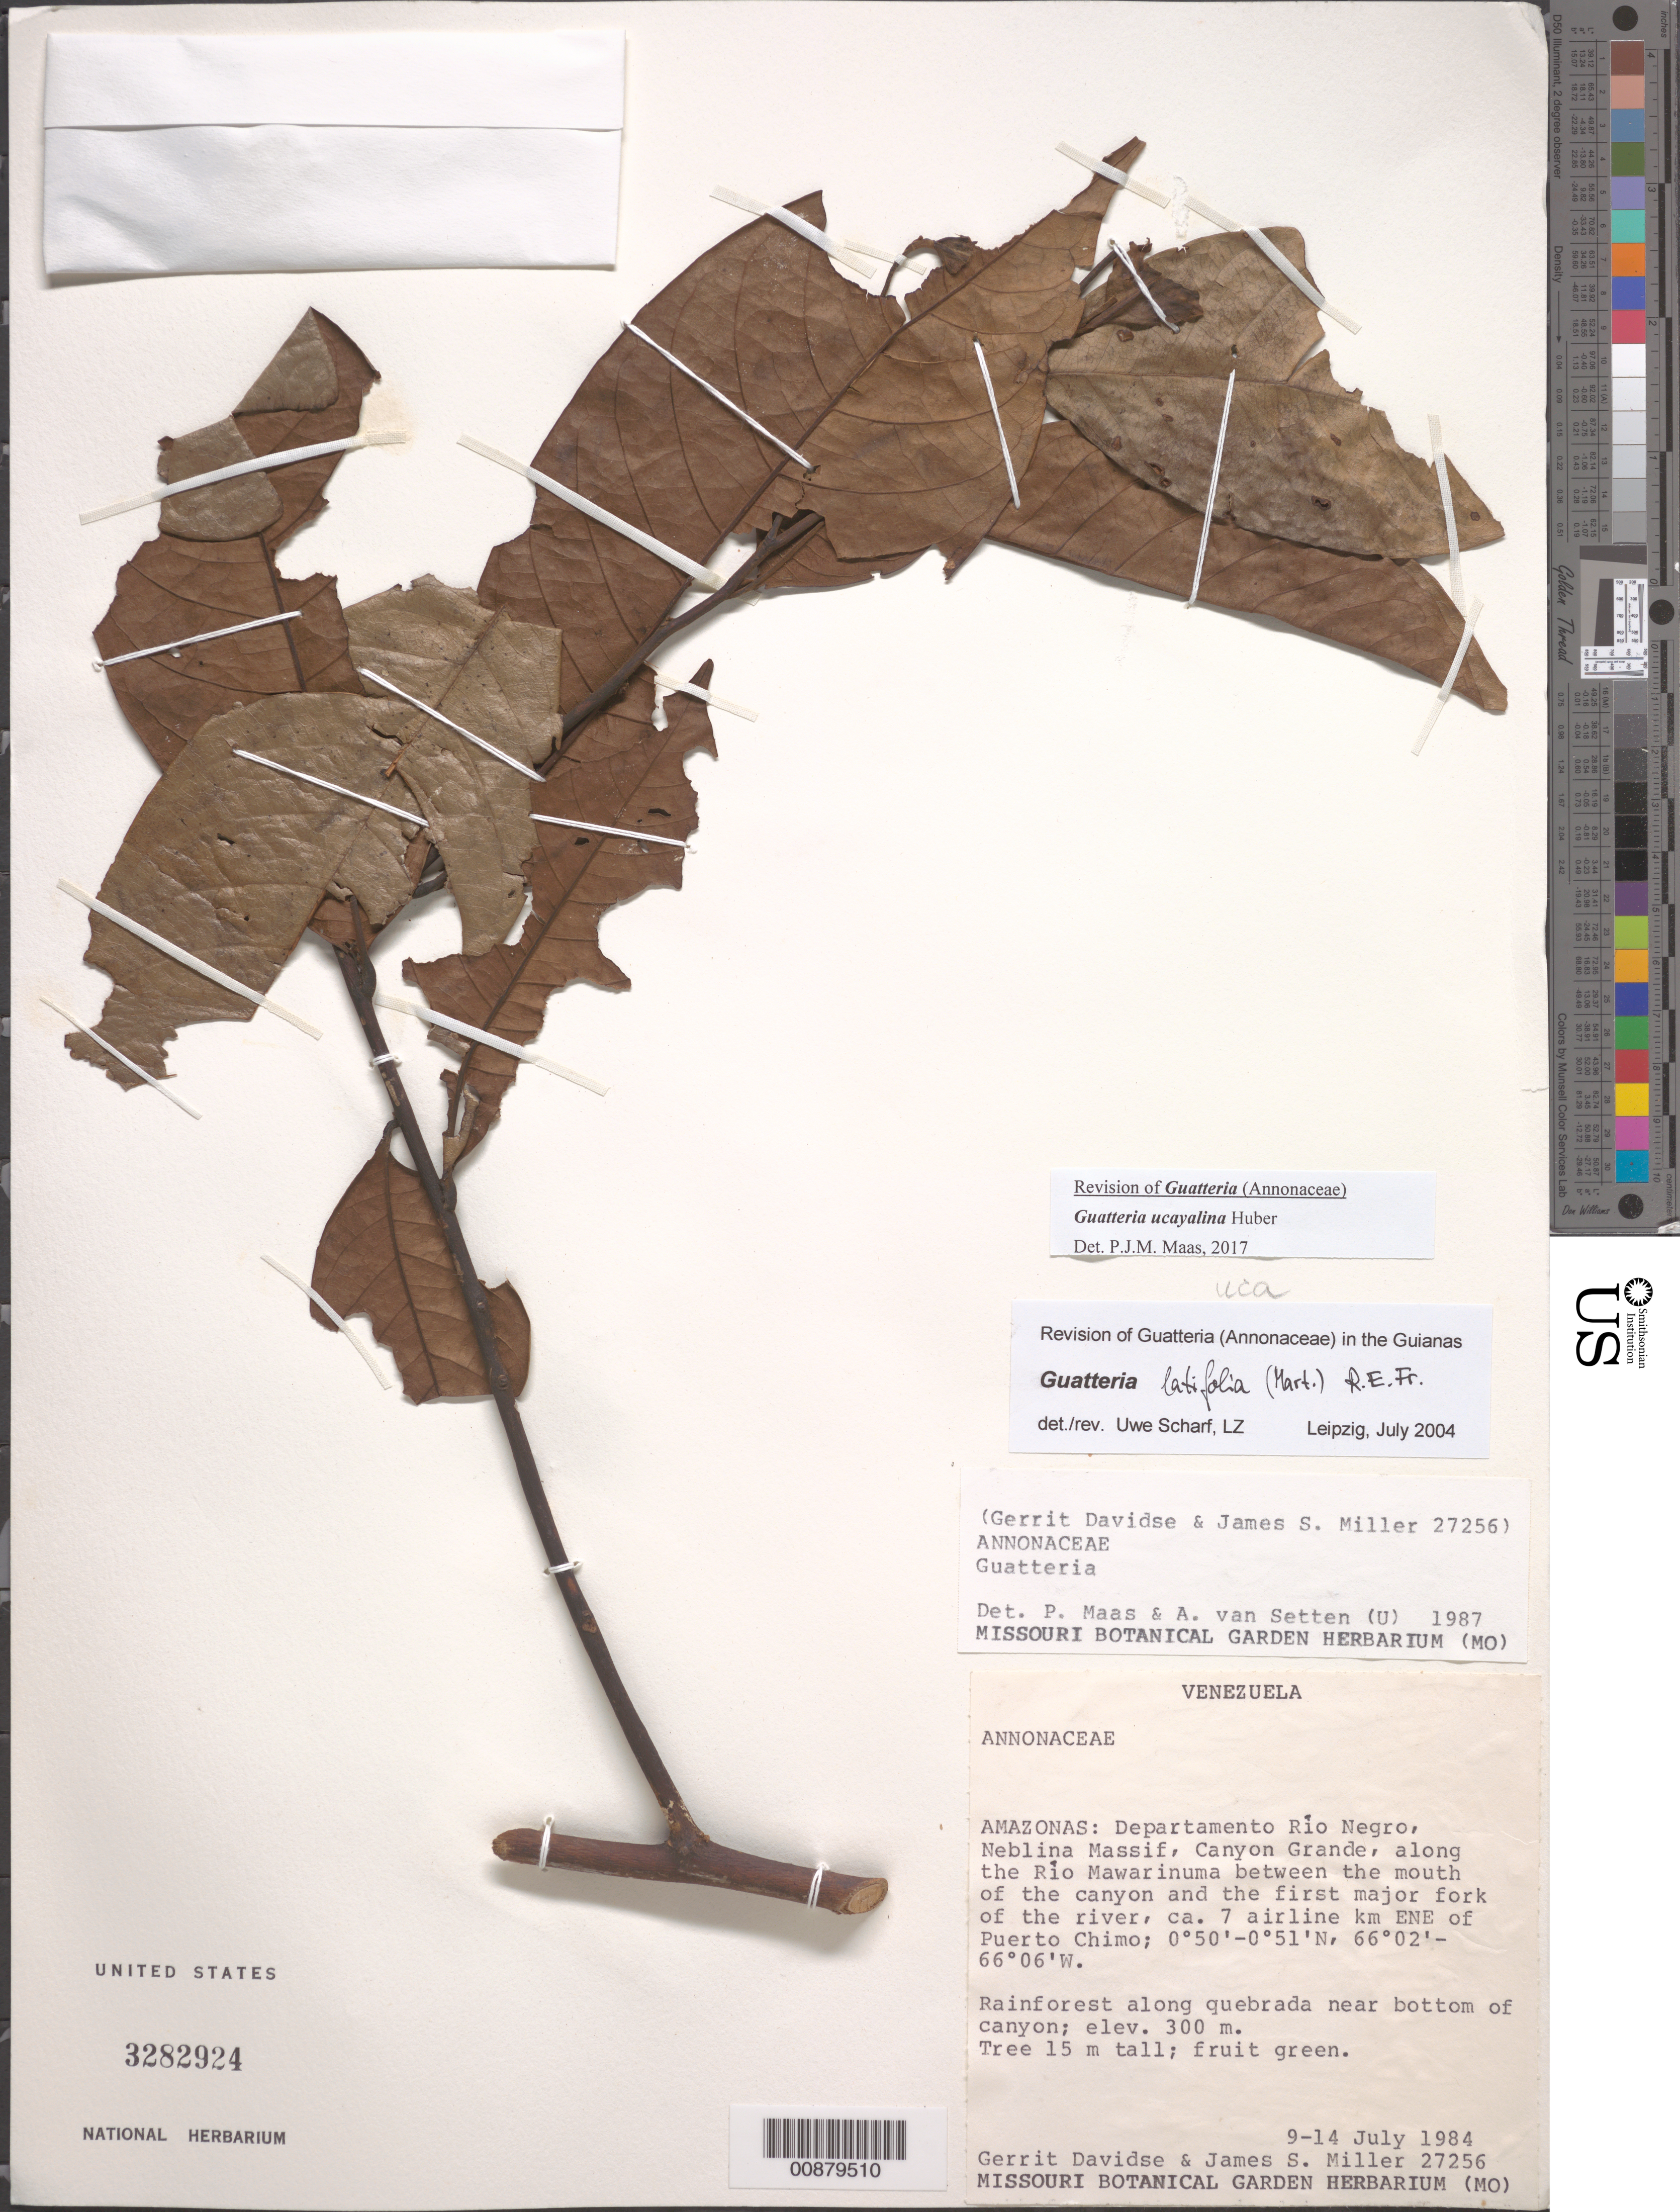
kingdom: Plantae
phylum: Tracheophyta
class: Magnoliopsida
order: Magnoliales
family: Annonaceae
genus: Guatteria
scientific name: Guatteria ucayalina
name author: Huber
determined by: Maas, Paul J.; Maas, H.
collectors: G. Davidse & J. S. Miller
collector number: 27256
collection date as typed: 9-Jul-84 to 14-Jul-84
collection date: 1984-07-09/1984-07-14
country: Venezuela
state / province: Amazonas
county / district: Río Negro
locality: Neblina Massif, Canyon Grande, along Río Mawarinuma, 7 airline km E-NE of Puerto Chimo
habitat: Rainforest along gorge near bottom of canyon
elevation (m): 300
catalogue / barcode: US 3282924